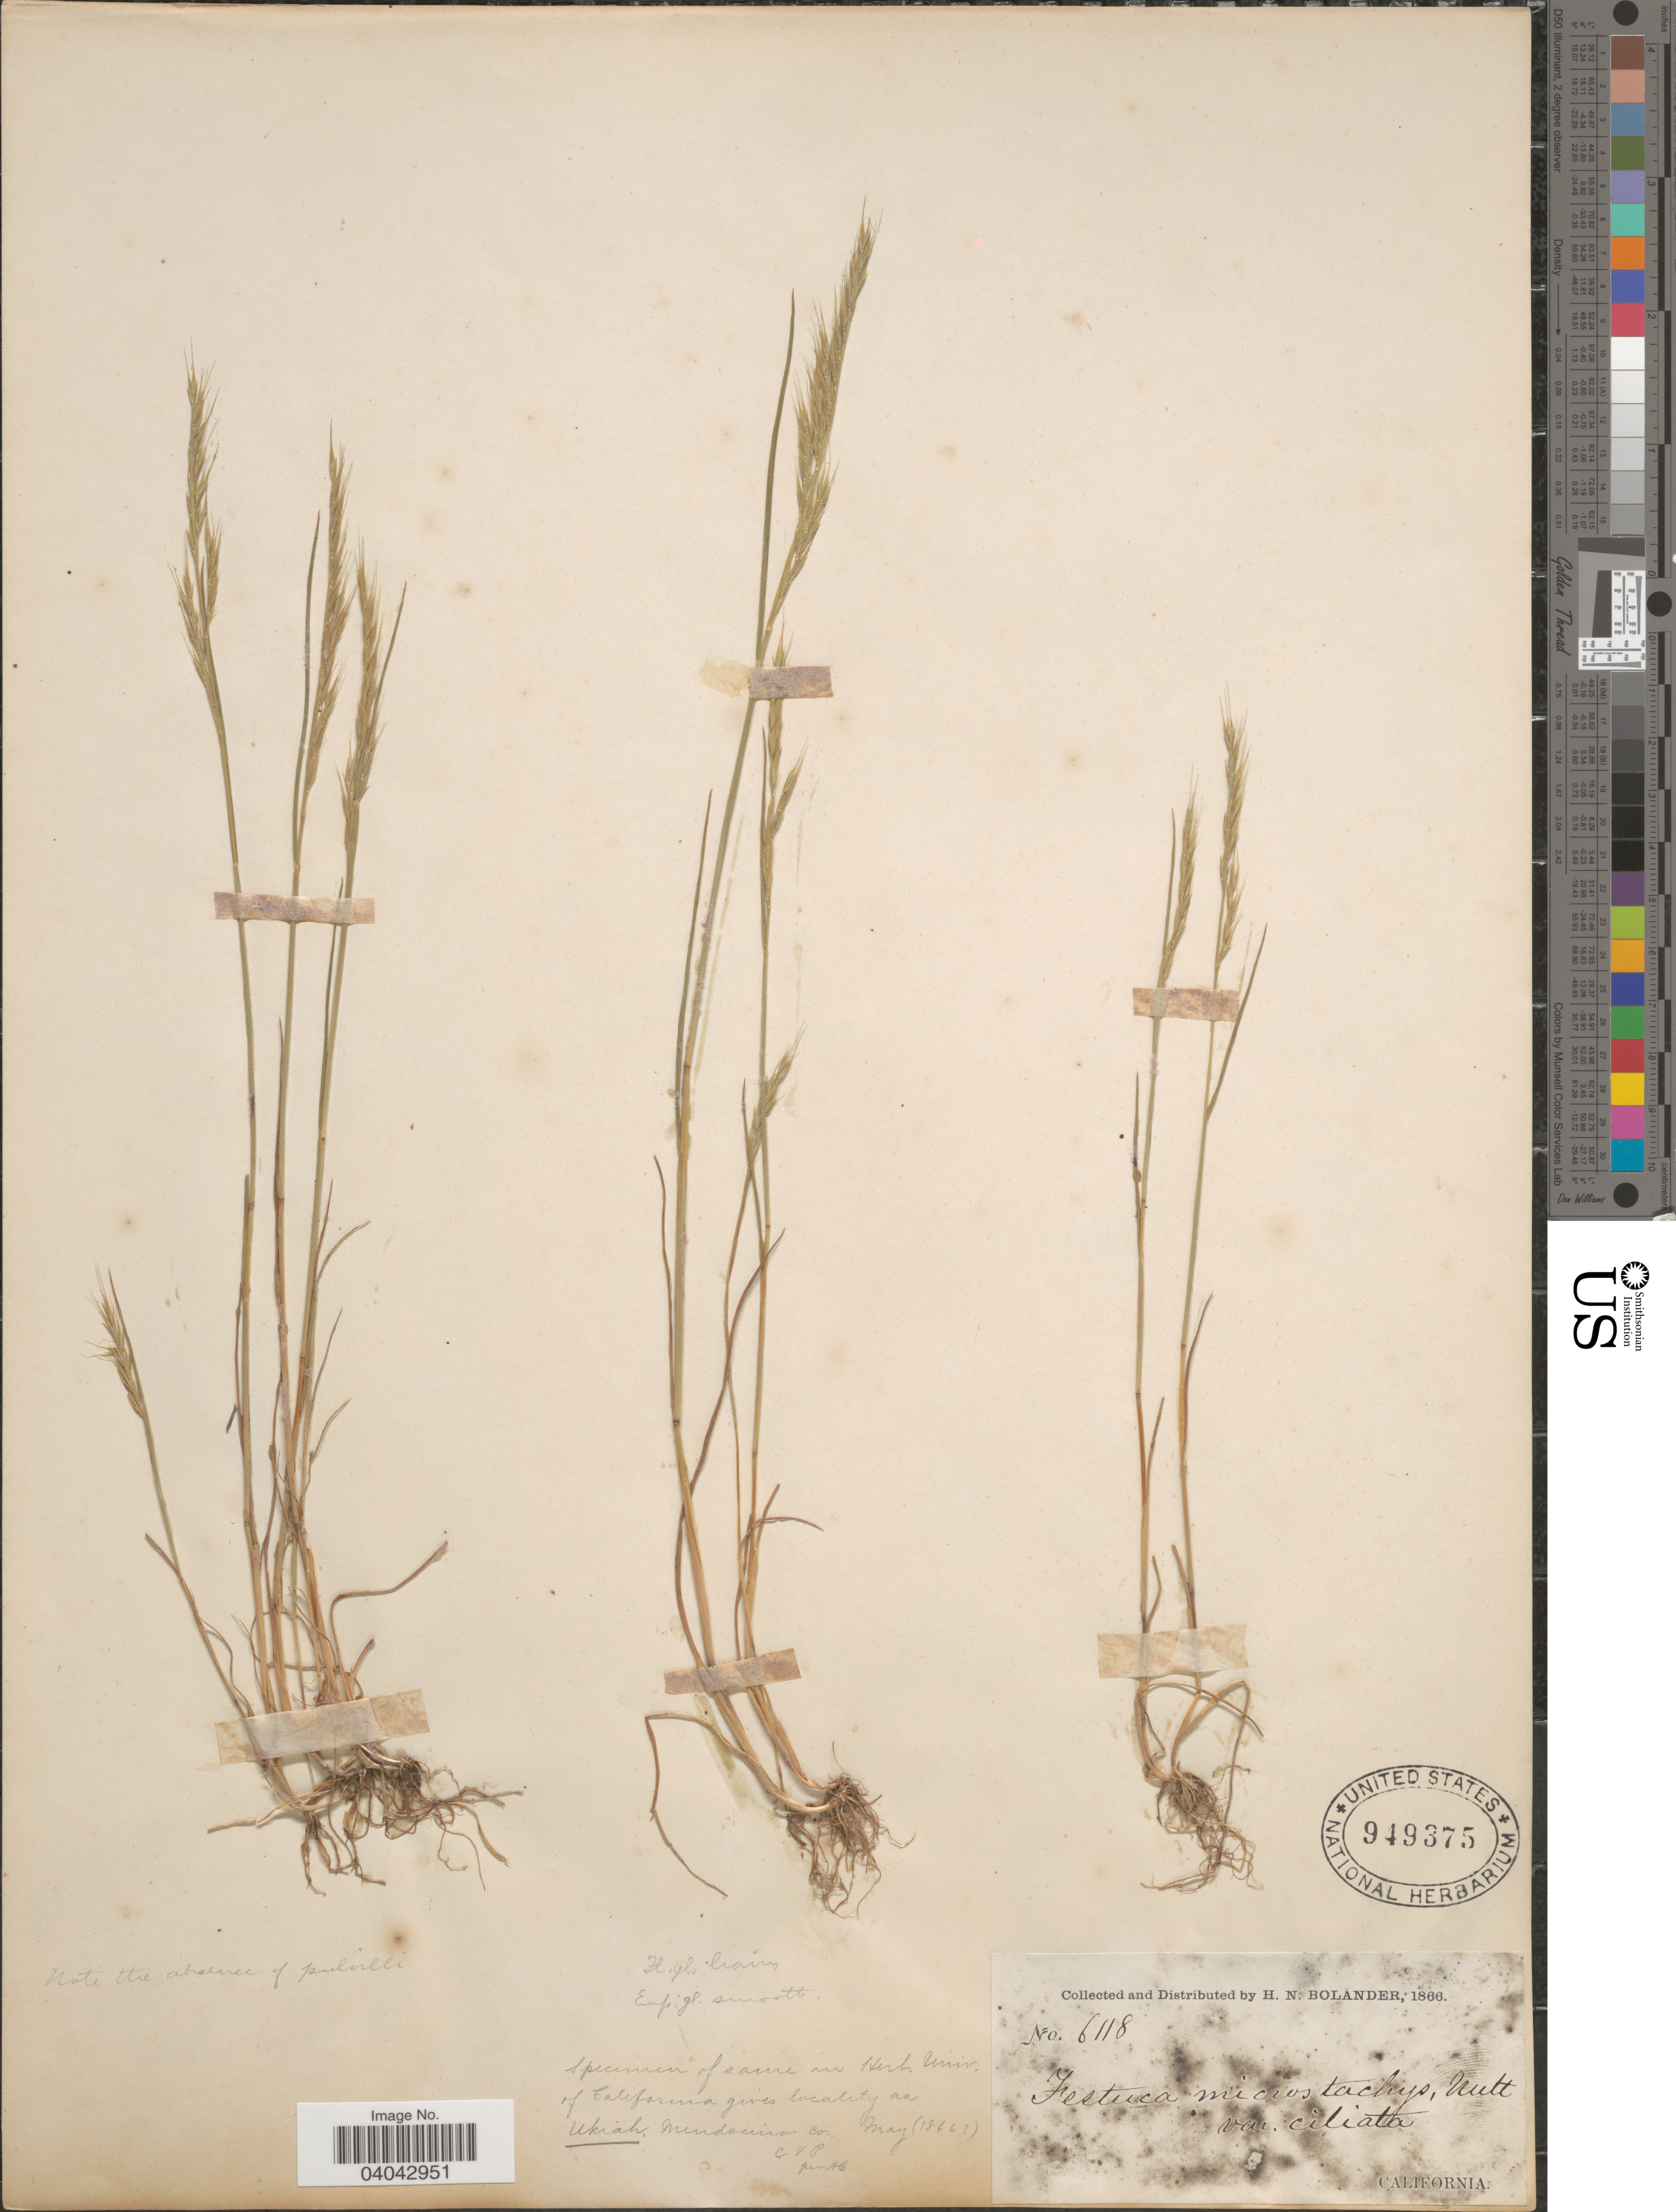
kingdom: Plantae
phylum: Tracheophyta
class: Liliopsida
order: Poales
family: Poaceae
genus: Festuca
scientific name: Festuca microstachys var. ciliata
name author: A. Gray ex W.J. Beal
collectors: H. Bolander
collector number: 6118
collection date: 1866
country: United States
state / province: California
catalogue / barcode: US 949375